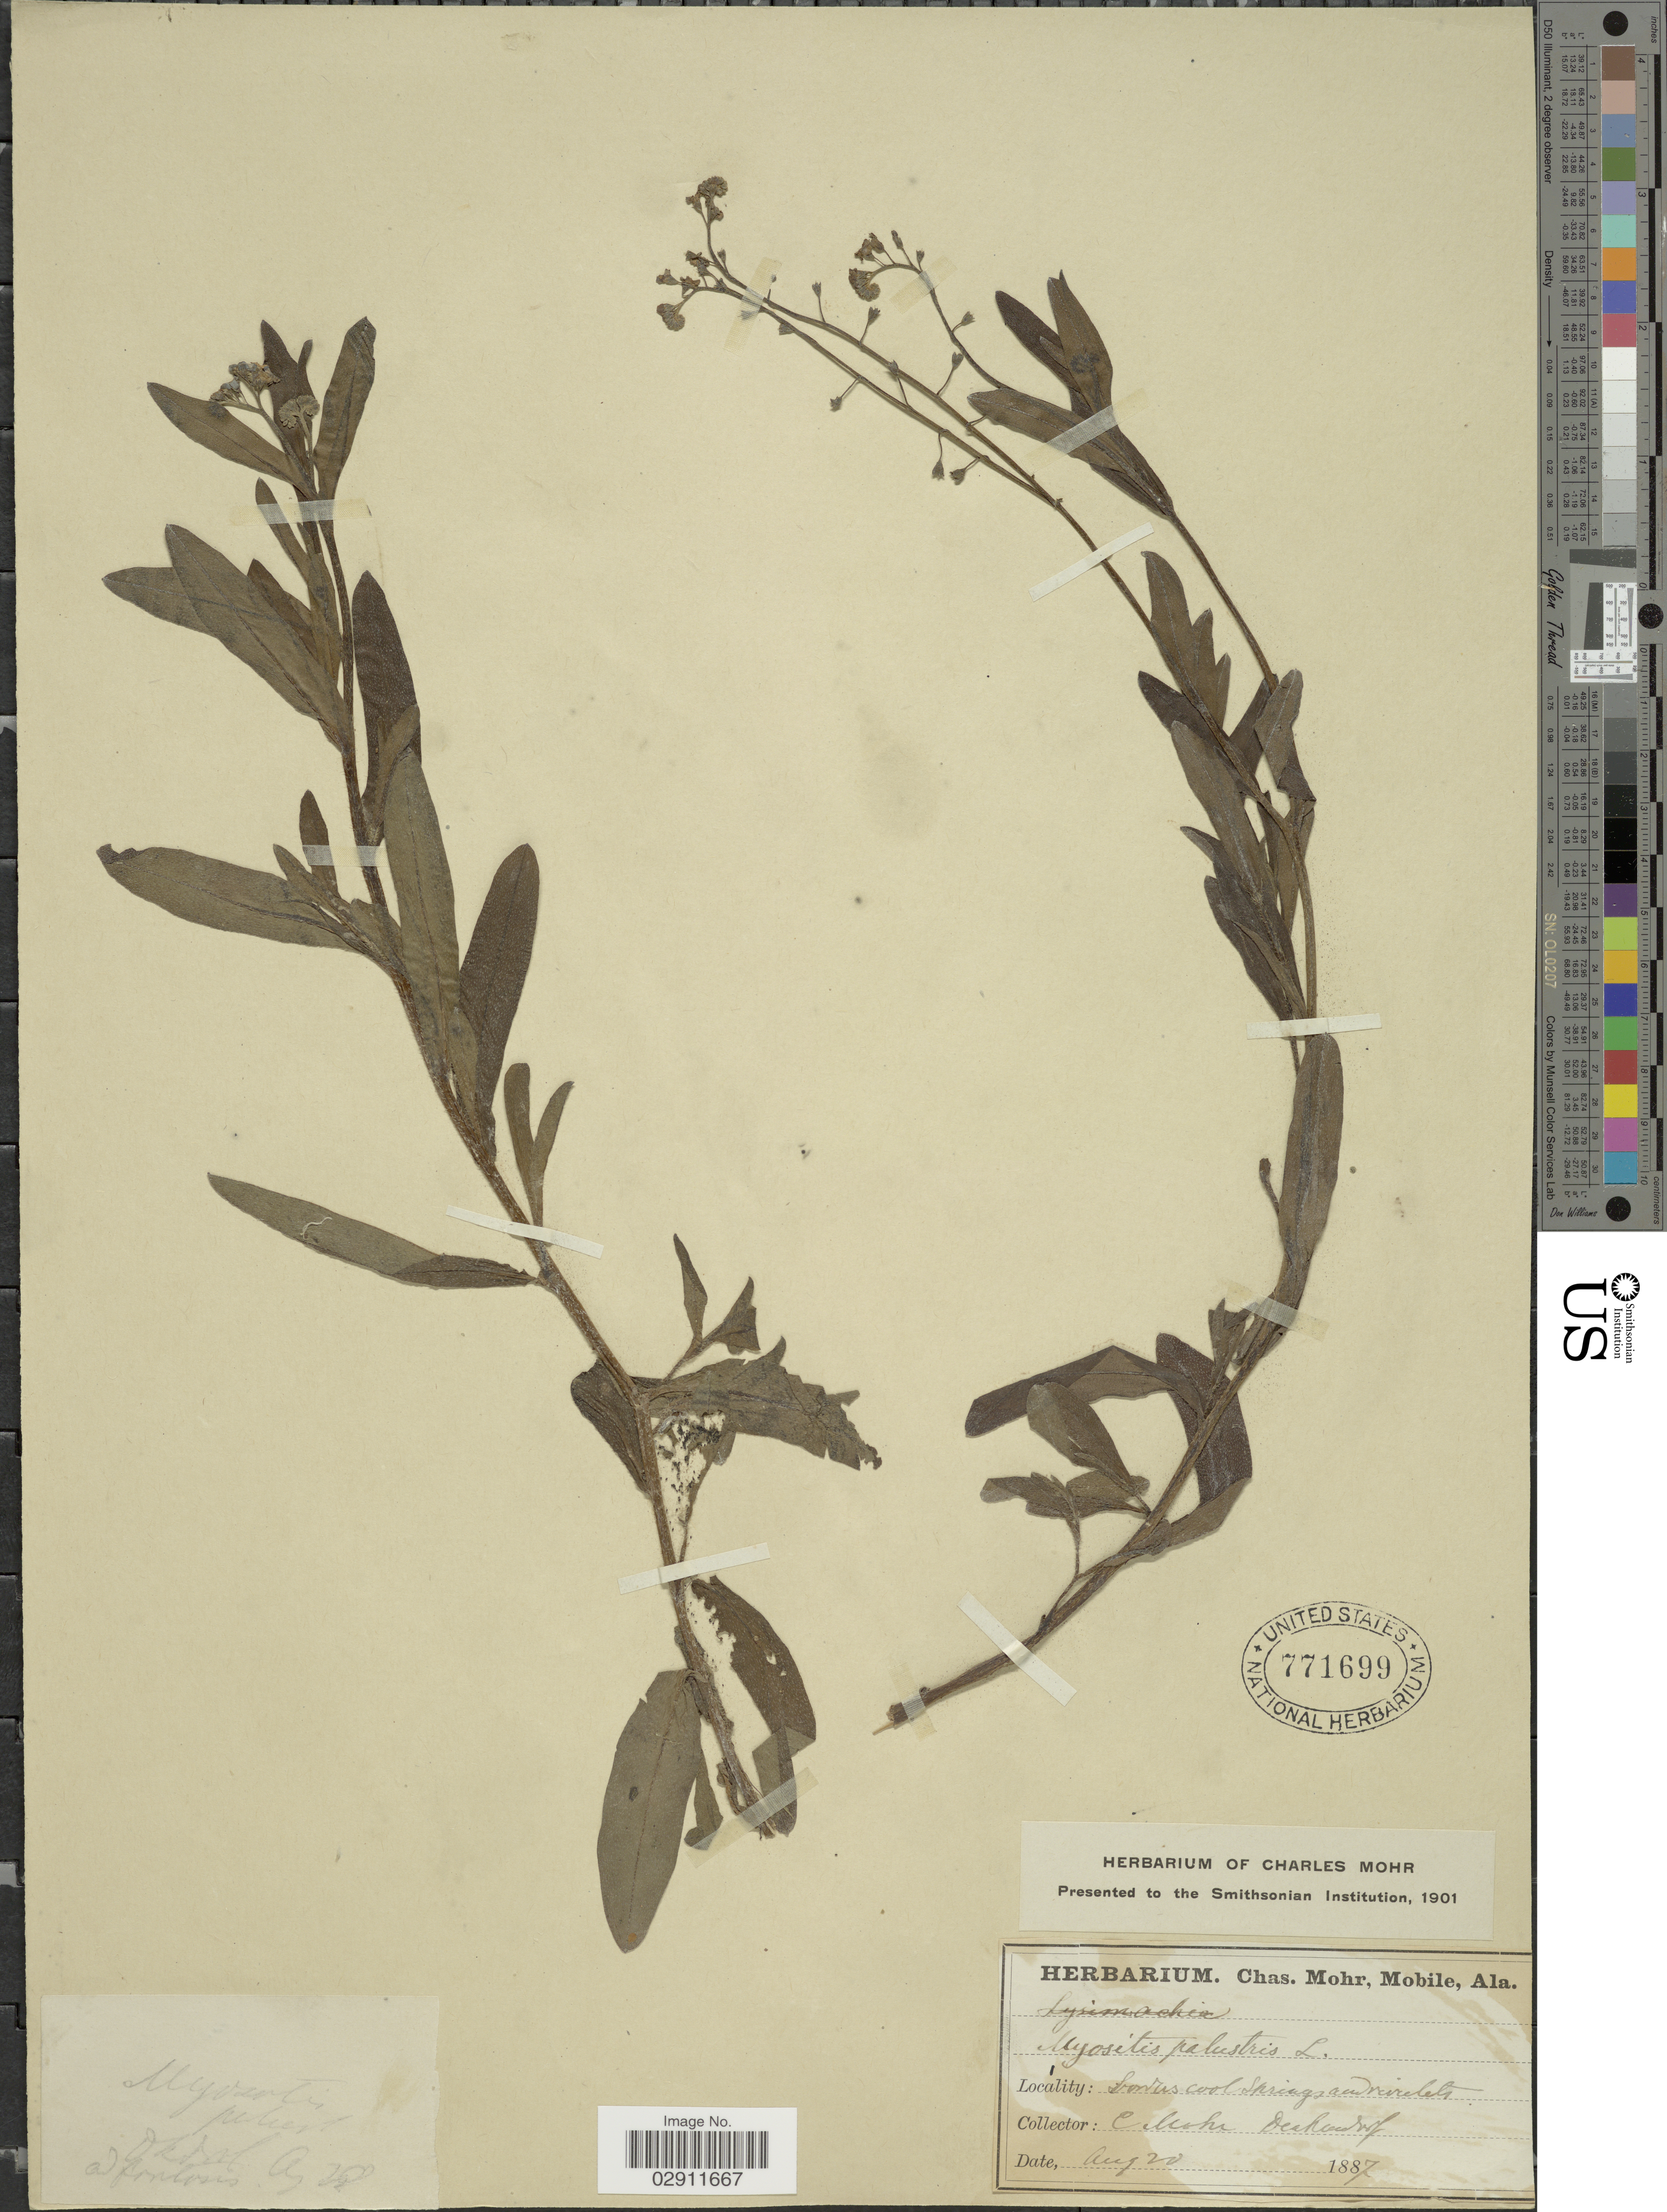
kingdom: Plantae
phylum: Tracheophyta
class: Magnoliopsida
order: Boraginales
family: Boraginaceae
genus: Myosotis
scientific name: Myosotis intermedia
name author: Link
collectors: Mohr, C. T. (herbarium)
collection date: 1887-08-20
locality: Banks cool springs and rivulets, [illegible text].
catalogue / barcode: US 771699